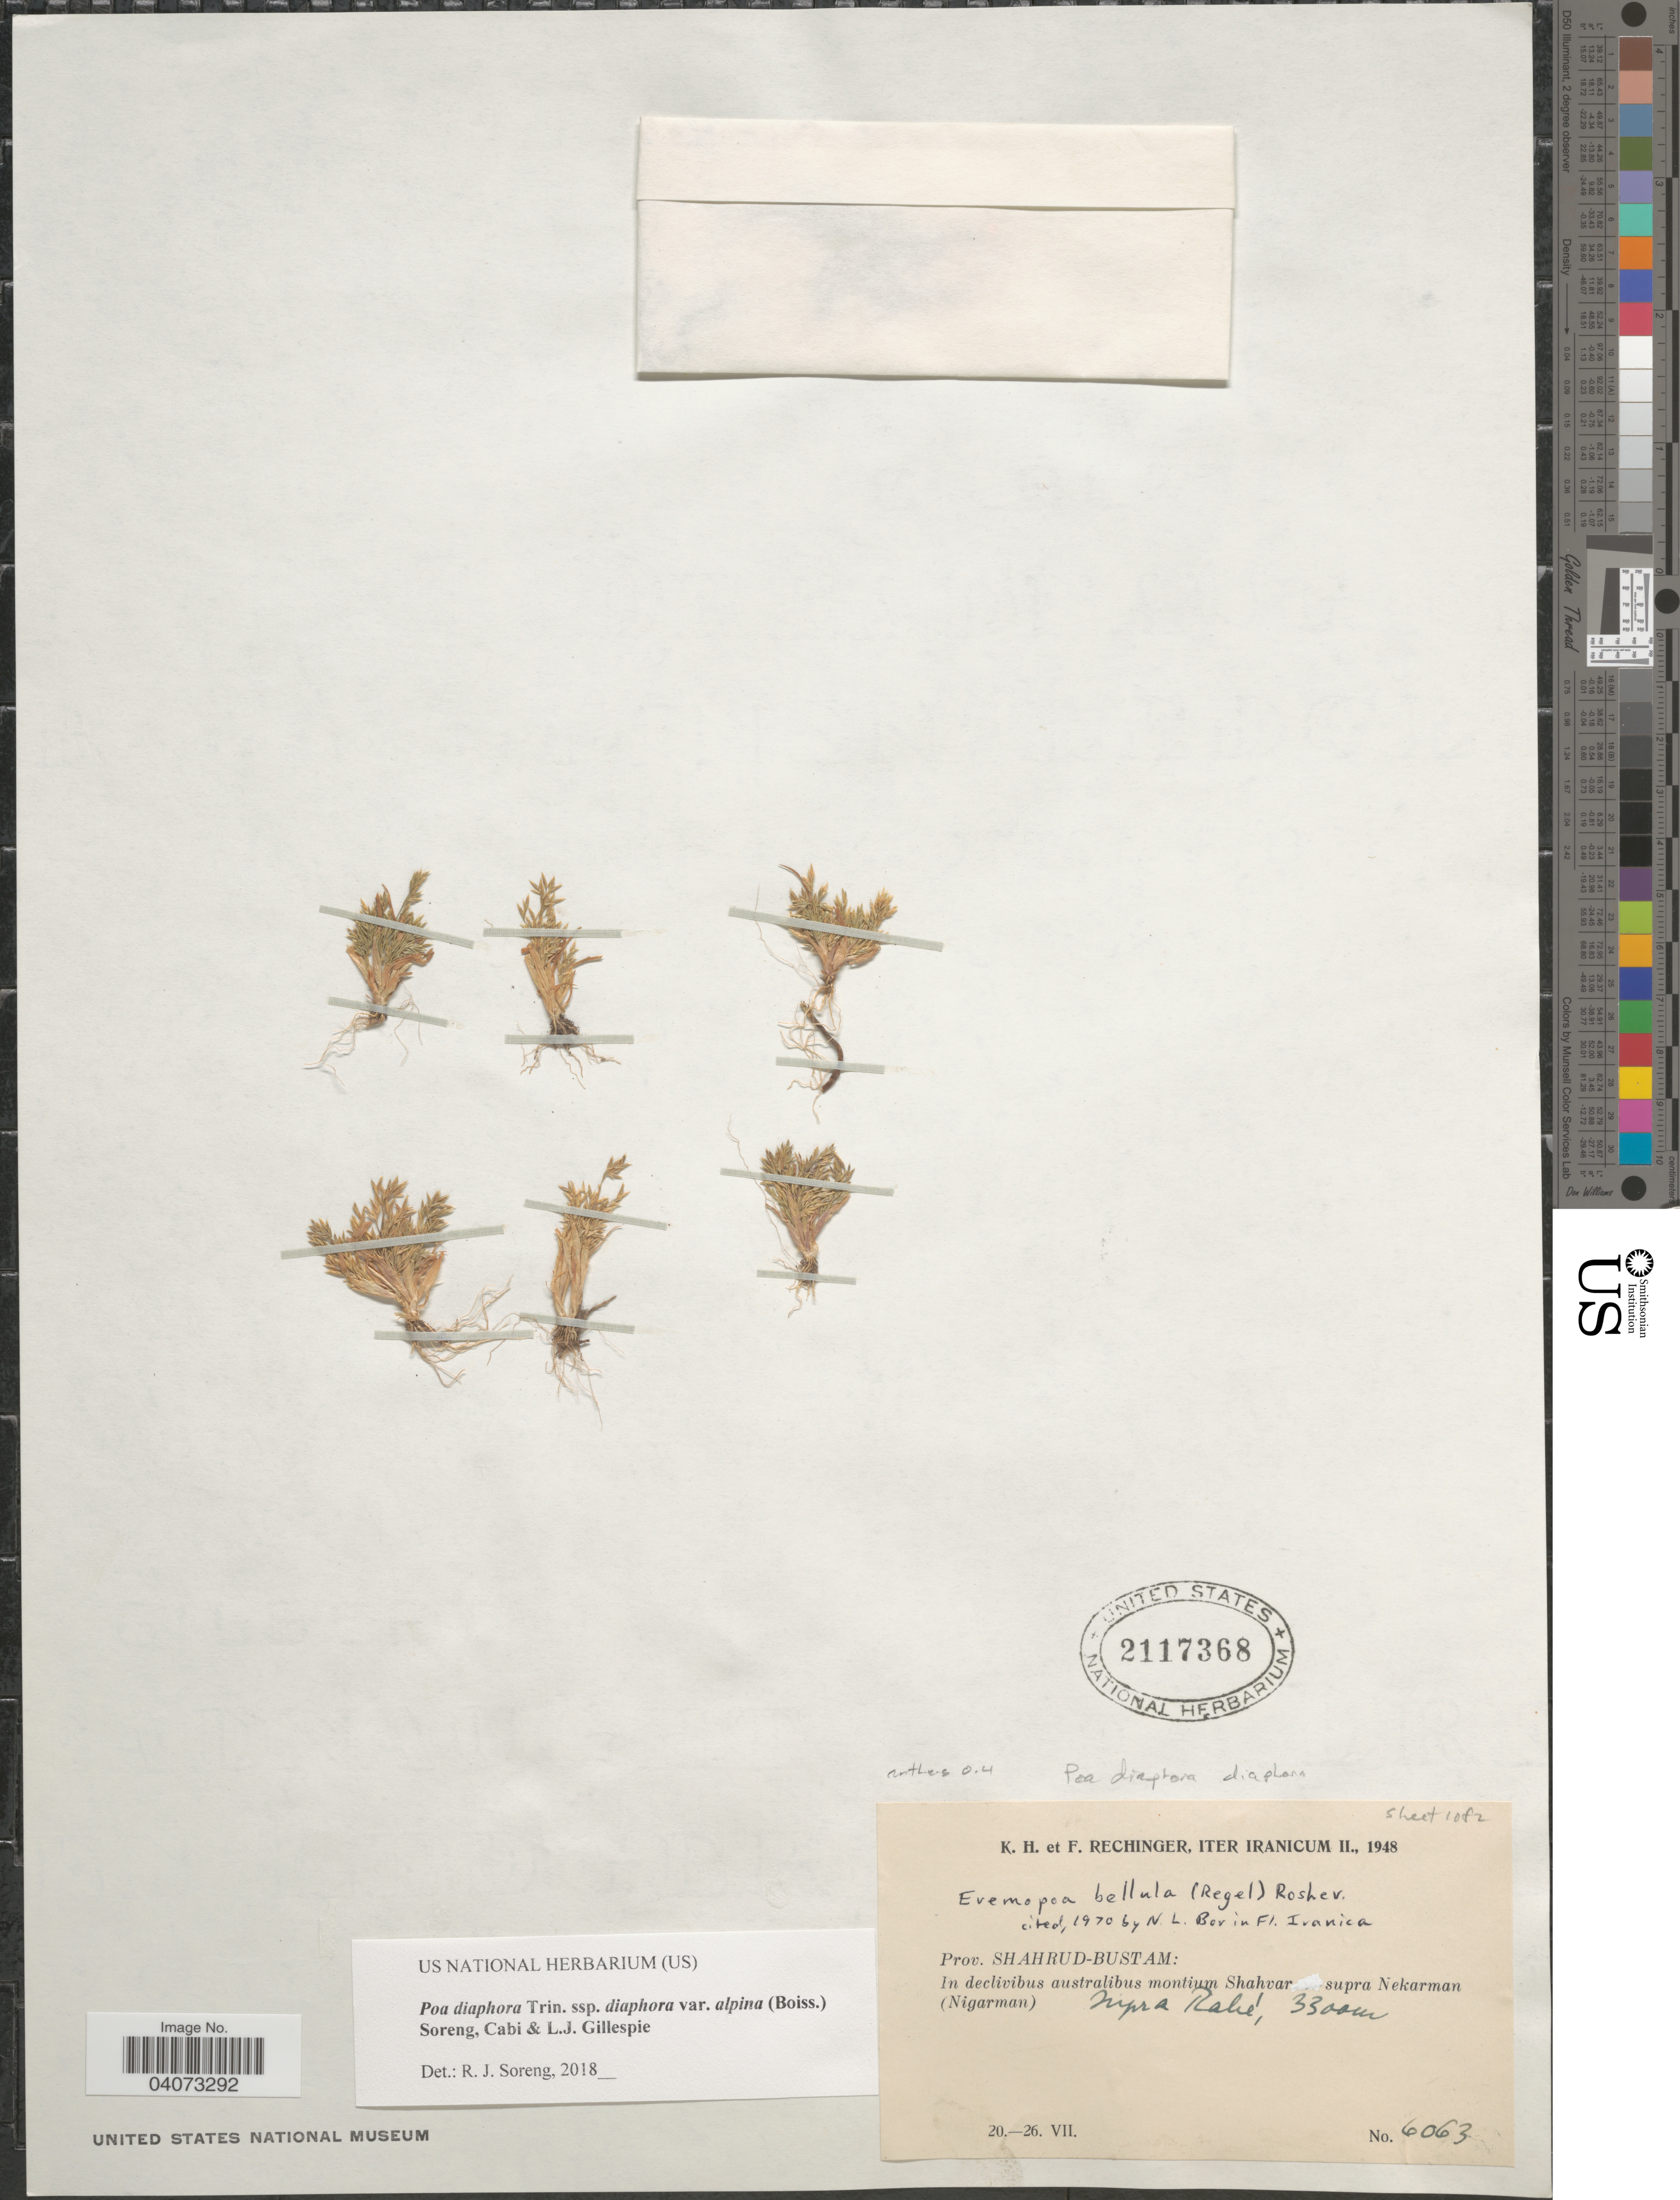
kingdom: Plantae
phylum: Tracheophyta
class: Liliopsida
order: Poales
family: Poaceae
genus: Poa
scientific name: Poa diaphora subsp. diaphora var. alpina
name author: (Boiss.) Soreng et al.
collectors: K. H. Rechinger & F. Rechinger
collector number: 6063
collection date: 1948-07-20/1948-07-26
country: Iran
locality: Iter Iranicum II., 1948. Prov. Shahrud-Bustam: In declivibus australibus montium Shahvar supra Nekarman (Nigarman) supra Rahé [interpreted].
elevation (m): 3300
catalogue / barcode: US 2117368